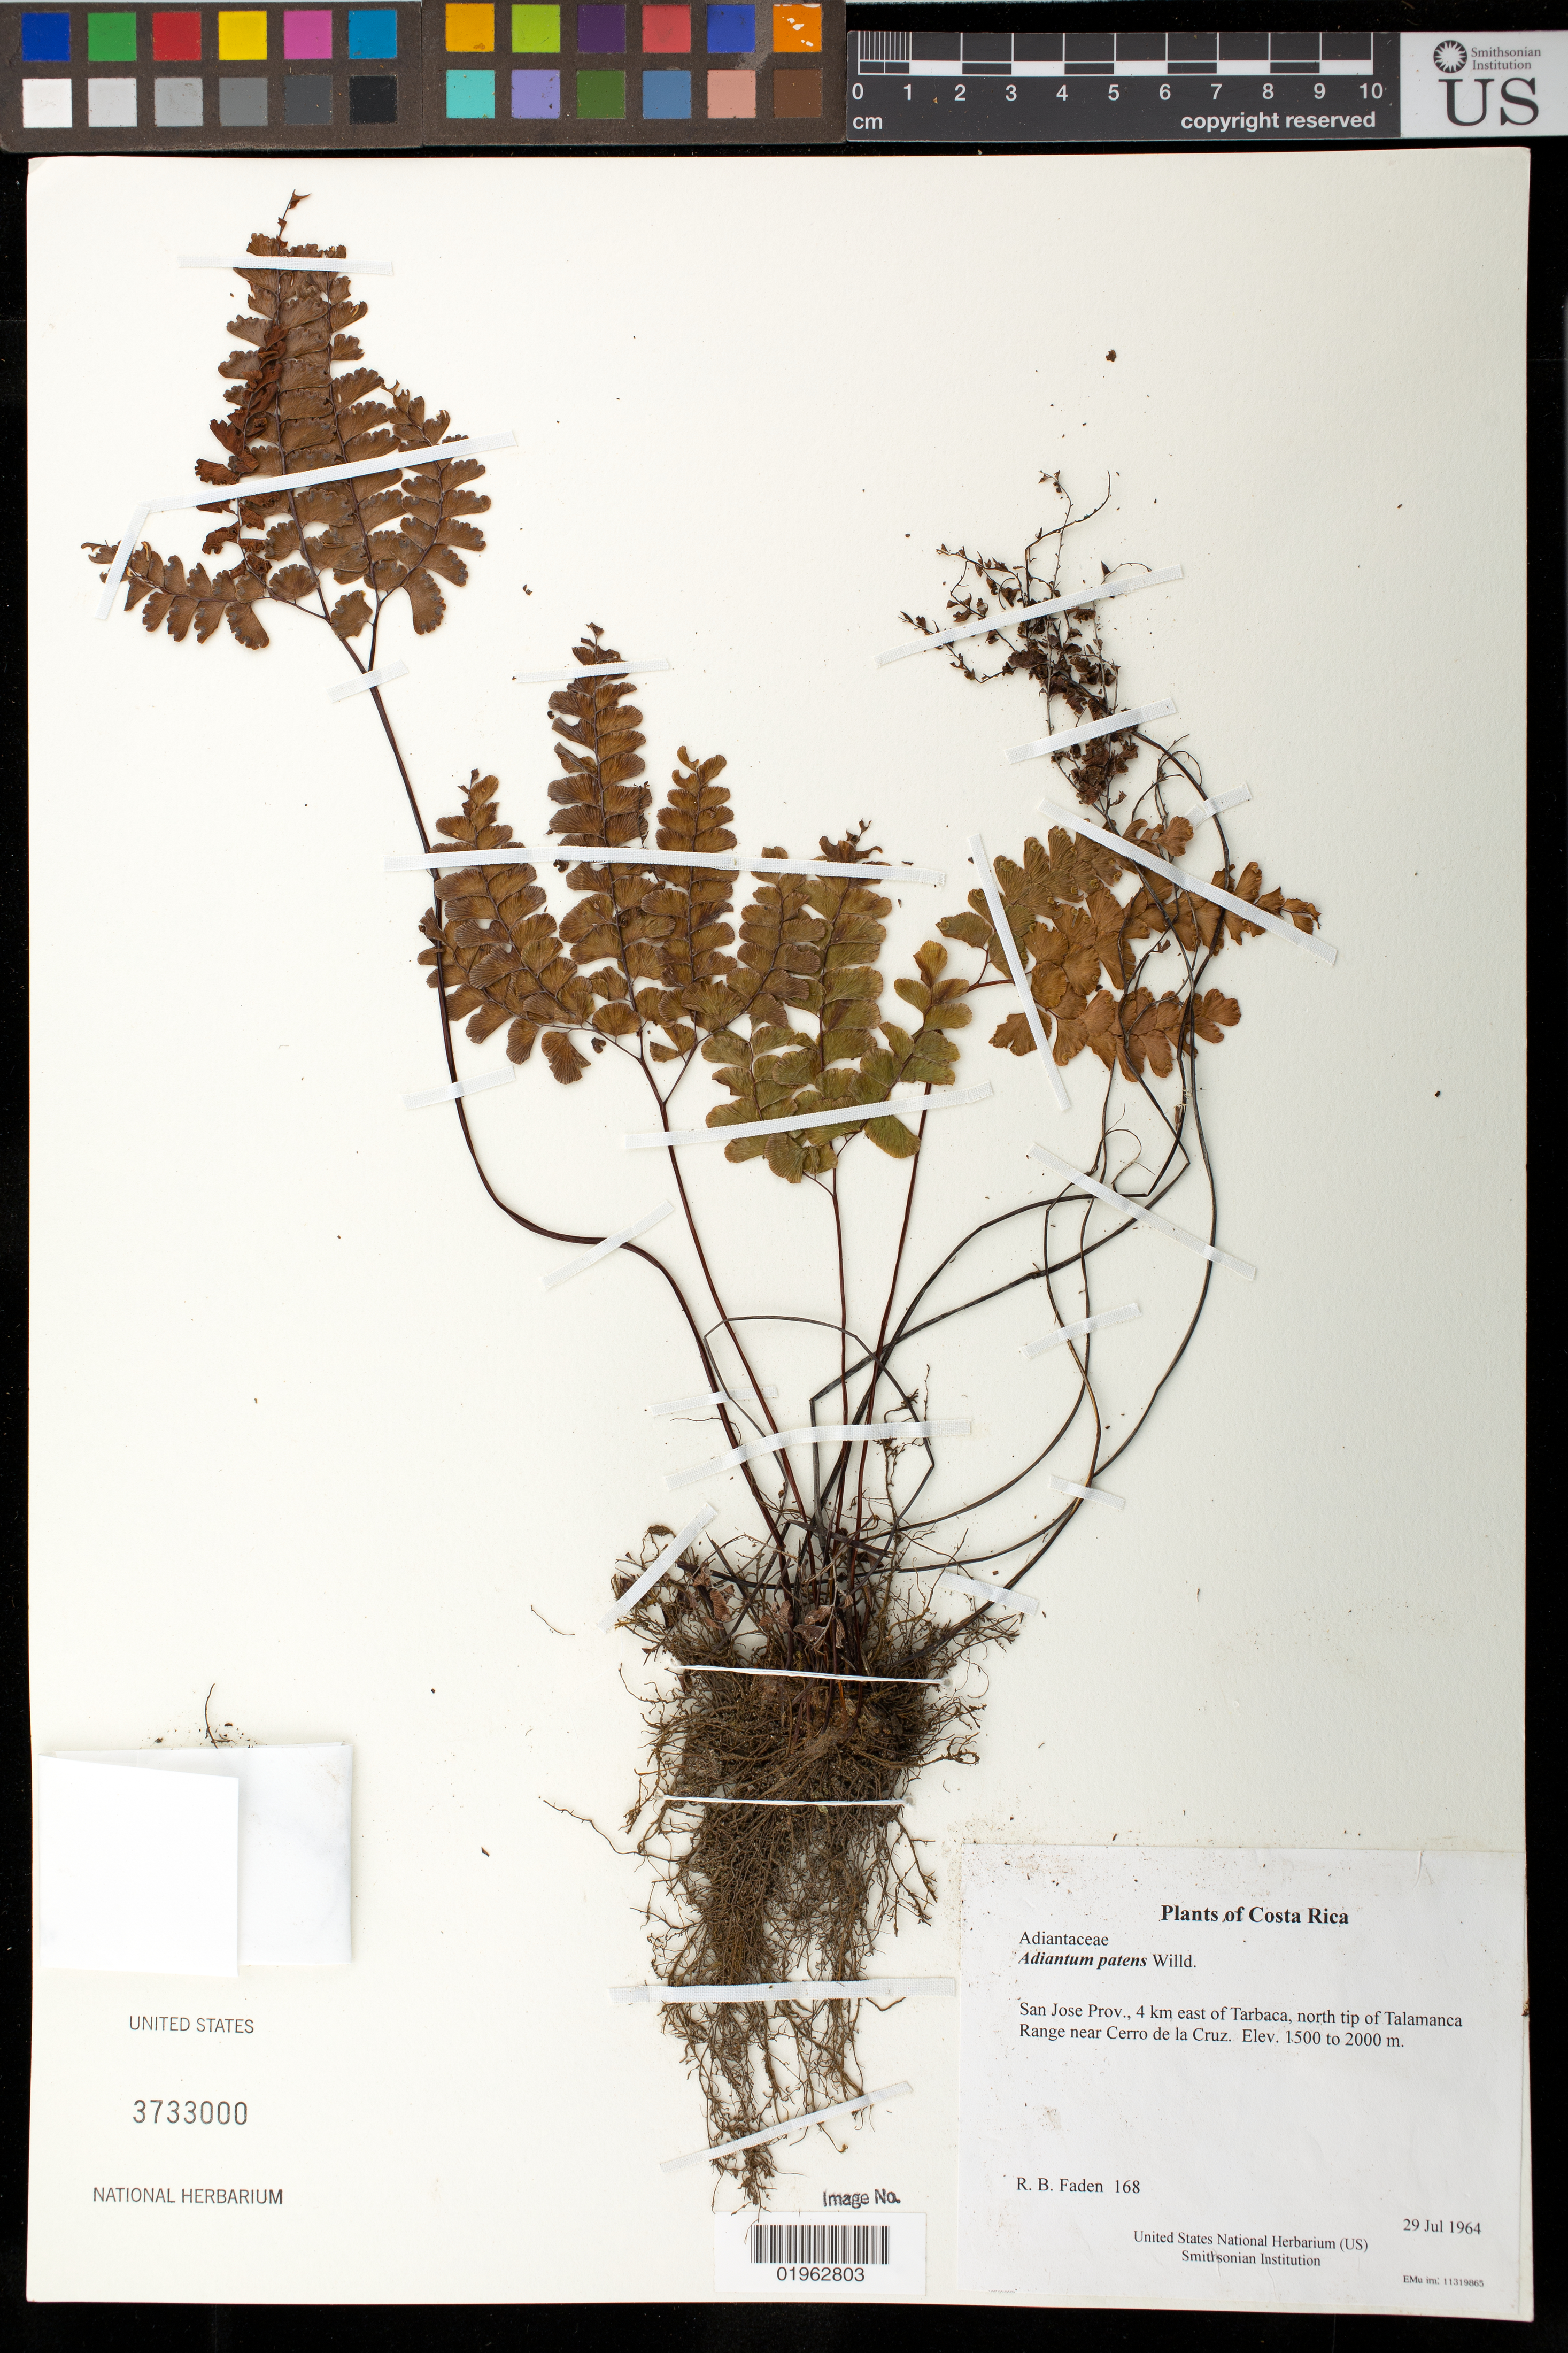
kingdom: Plantae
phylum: Tracheophyta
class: Polypodiopsida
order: Polypodiales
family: Pteridaceae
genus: Adiantum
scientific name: Adiantum patens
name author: Willd.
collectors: R. B. Faden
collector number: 168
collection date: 1964-07-29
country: Costa Rica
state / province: San Jose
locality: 4 km east of Tarbaca, north tip of Talamanca Range near Cerro de la Cruz.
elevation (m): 1500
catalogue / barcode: US 3733000